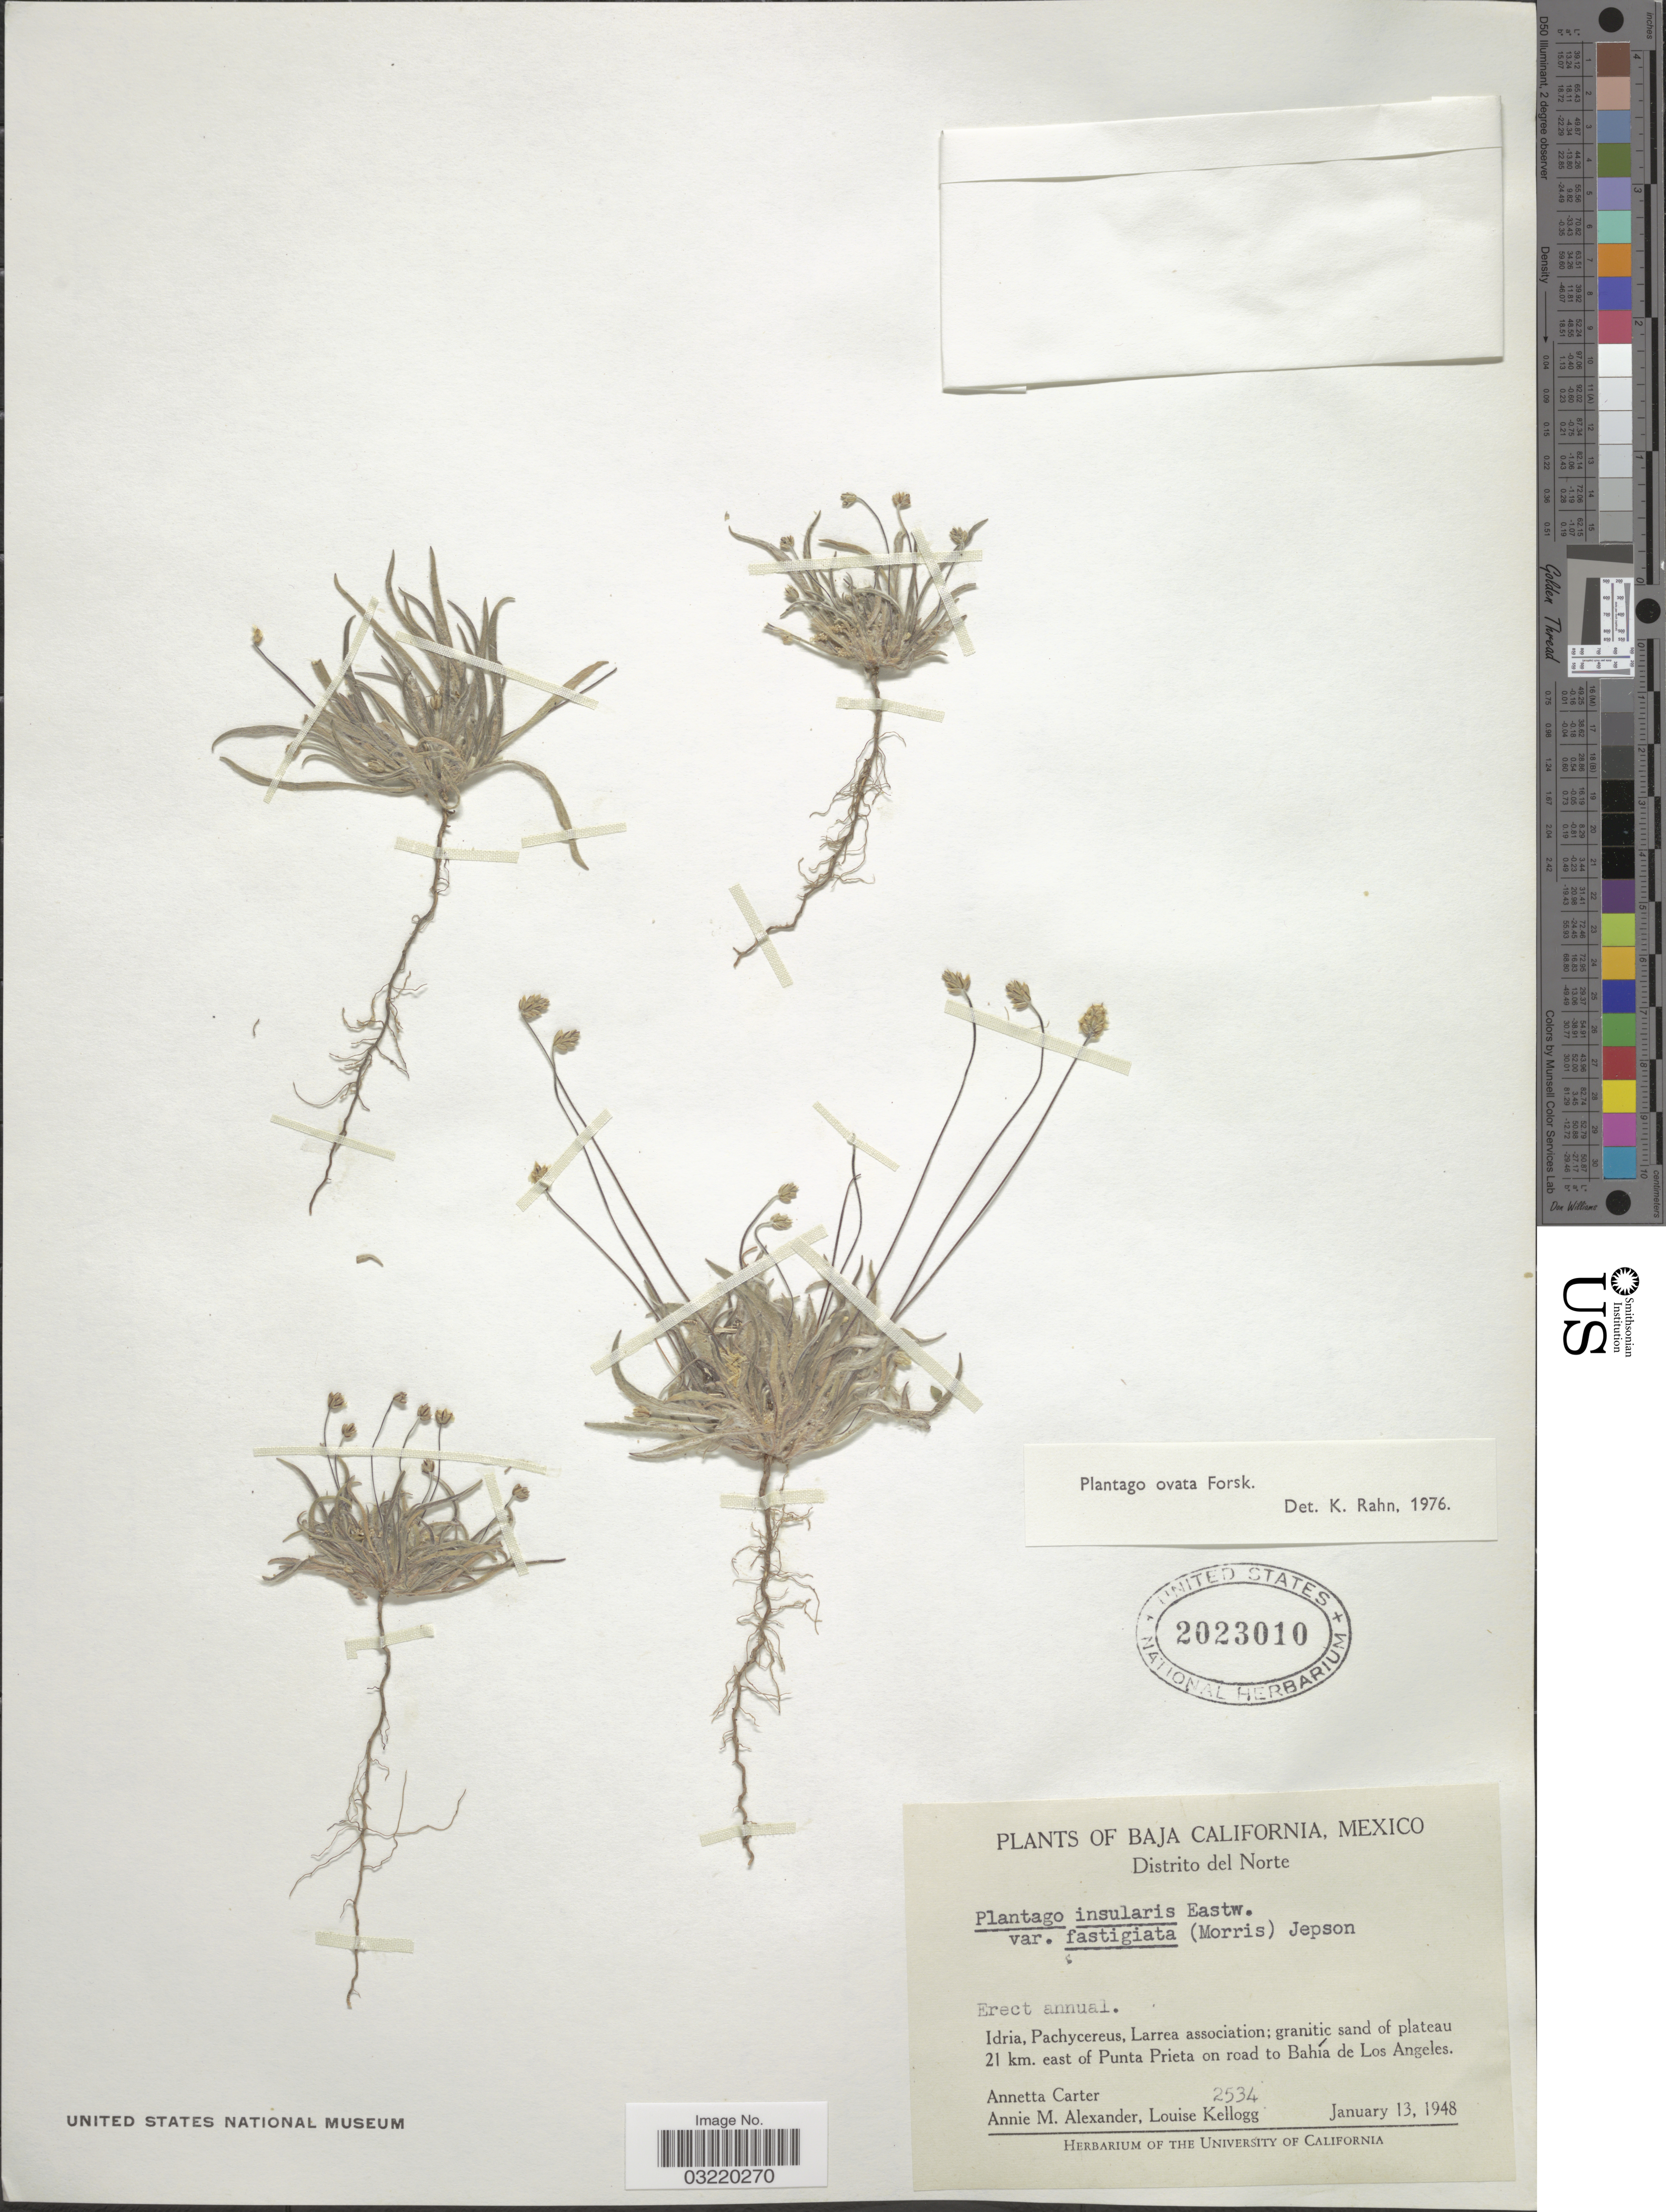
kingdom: Plantae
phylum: Tracheophyta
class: Magnoliopsida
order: Lamiales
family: Plantaginaceae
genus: Plantago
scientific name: Plantago ovata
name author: Forssk.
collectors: A. Carter, A. M. Alexander & L. Kellog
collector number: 2534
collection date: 1948-01-13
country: Mexico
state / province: Baja California Norte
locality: Distrito del Norte. Granitic sand of plateau 21 km. east of Punta Prieta on road to Bahía de Los Angeles.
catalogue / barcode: US 2023010